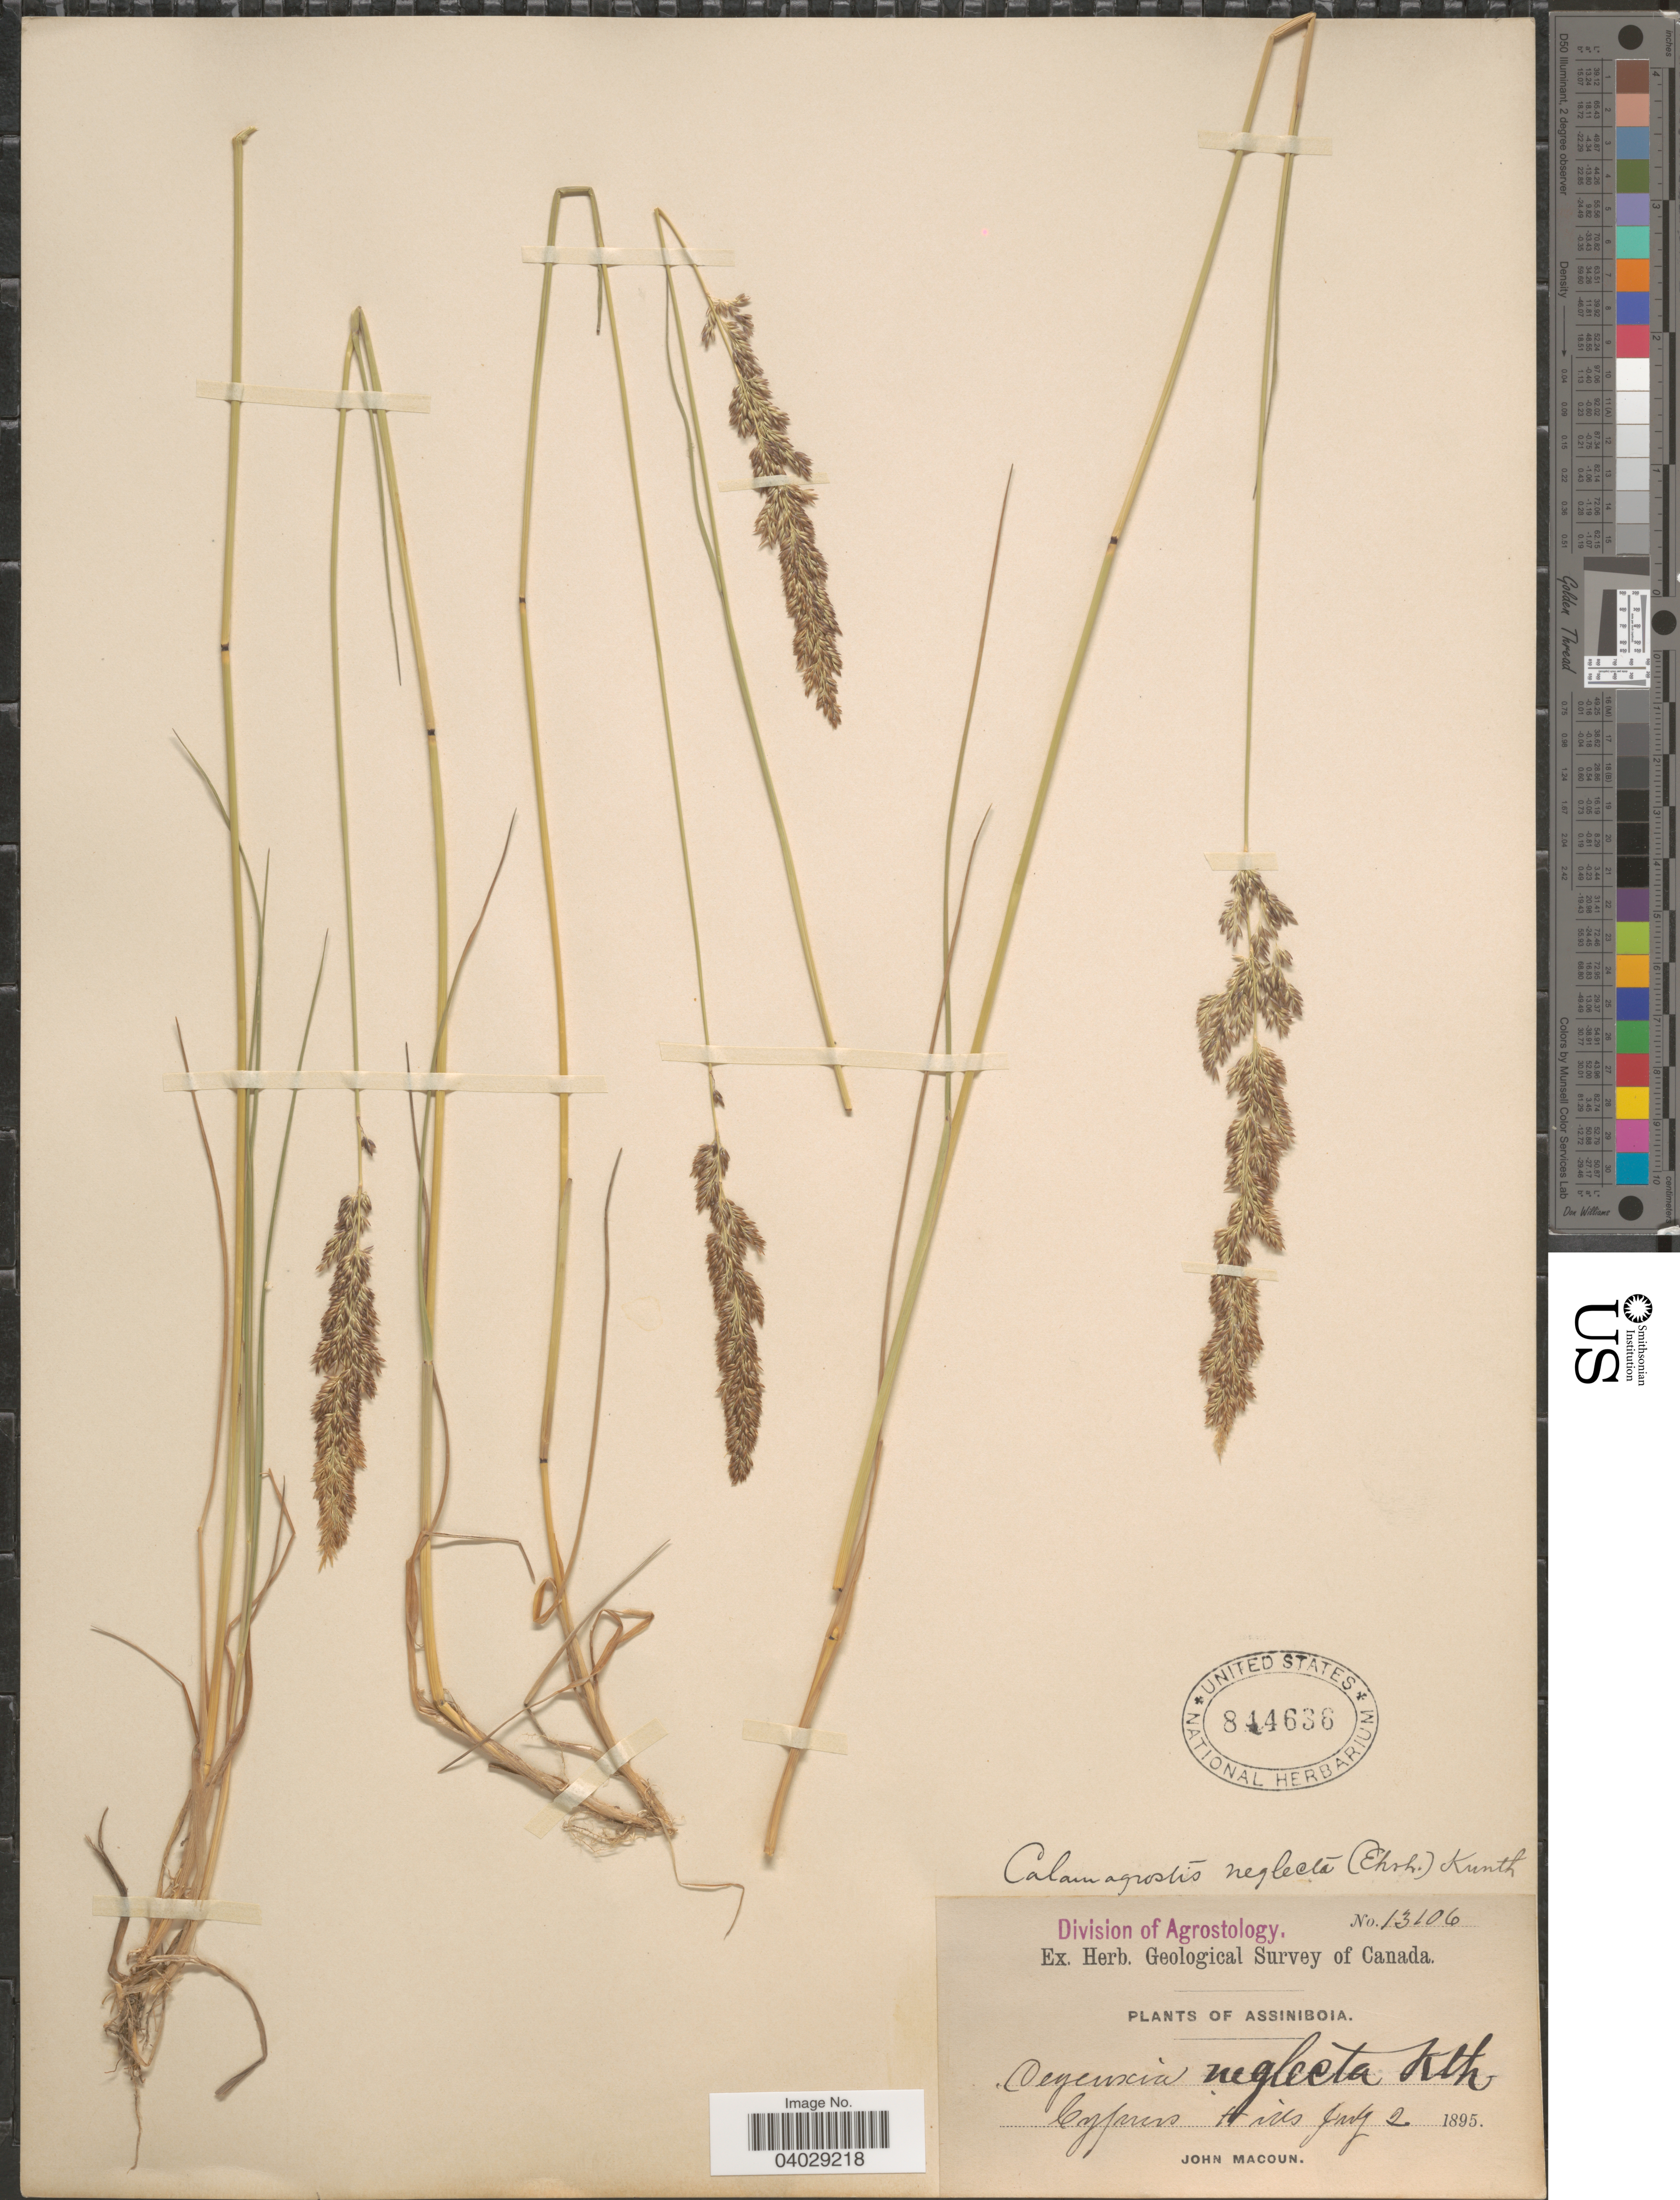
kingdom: Plantae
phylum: Tracheophyta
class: Liliopsida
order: Poales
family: Poaceae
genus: Calamagrostis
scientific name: Calamagrostis neglecta (Ehrh.) Gaertner et al.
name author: (Ehrhart) G. Gaertn. et al.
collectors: J. Macoun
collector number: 13106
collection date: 1895-07-02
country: Canada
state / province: Saskatchewan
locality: Assiniboia. Cypress.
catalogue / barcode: US 844636